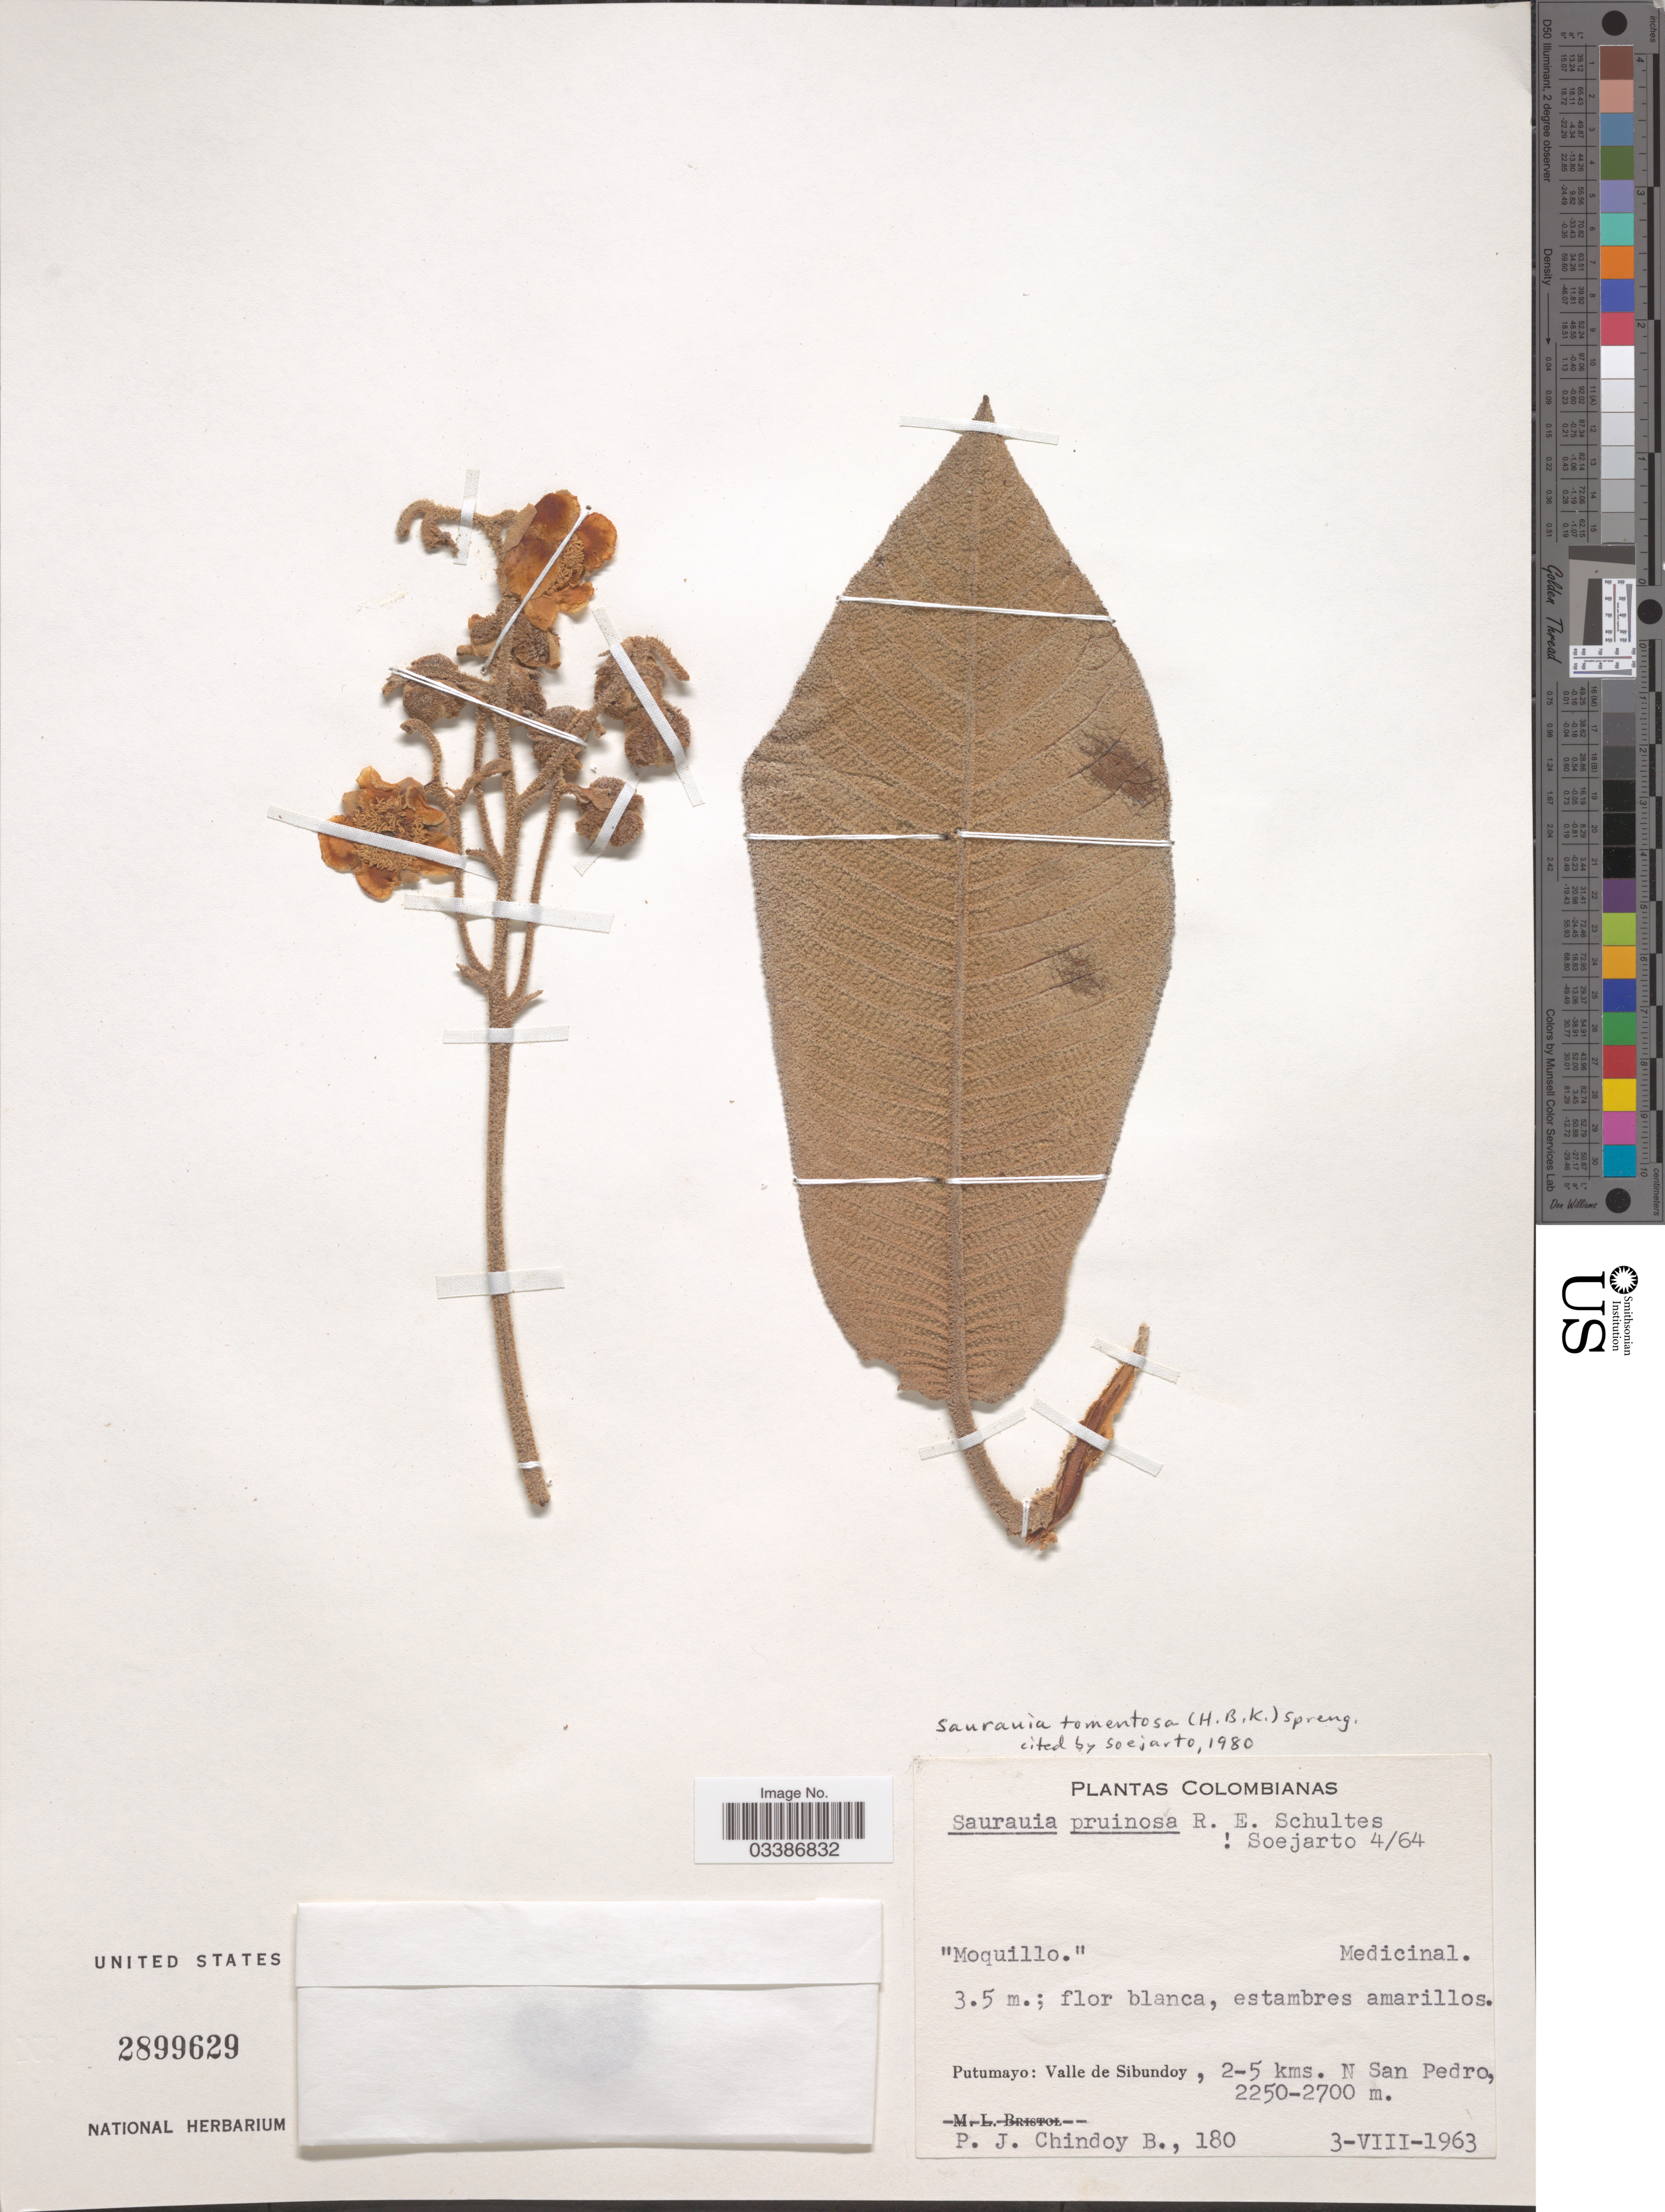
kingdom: Plantae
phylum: Tracheophyta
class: Magnoliopsida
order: Ericales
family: Actinidiaceae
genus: Saurauia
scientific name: Saurauia tomentosa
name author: (Kunth) Spreng.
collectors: P. Chindoy B.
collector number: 180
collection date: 1963-08-03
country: Colombia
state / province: Putumayo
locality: Valle de Sibundoy, 2-5 kms. N San Pedro.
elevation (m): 2250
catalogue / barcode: US 2899629